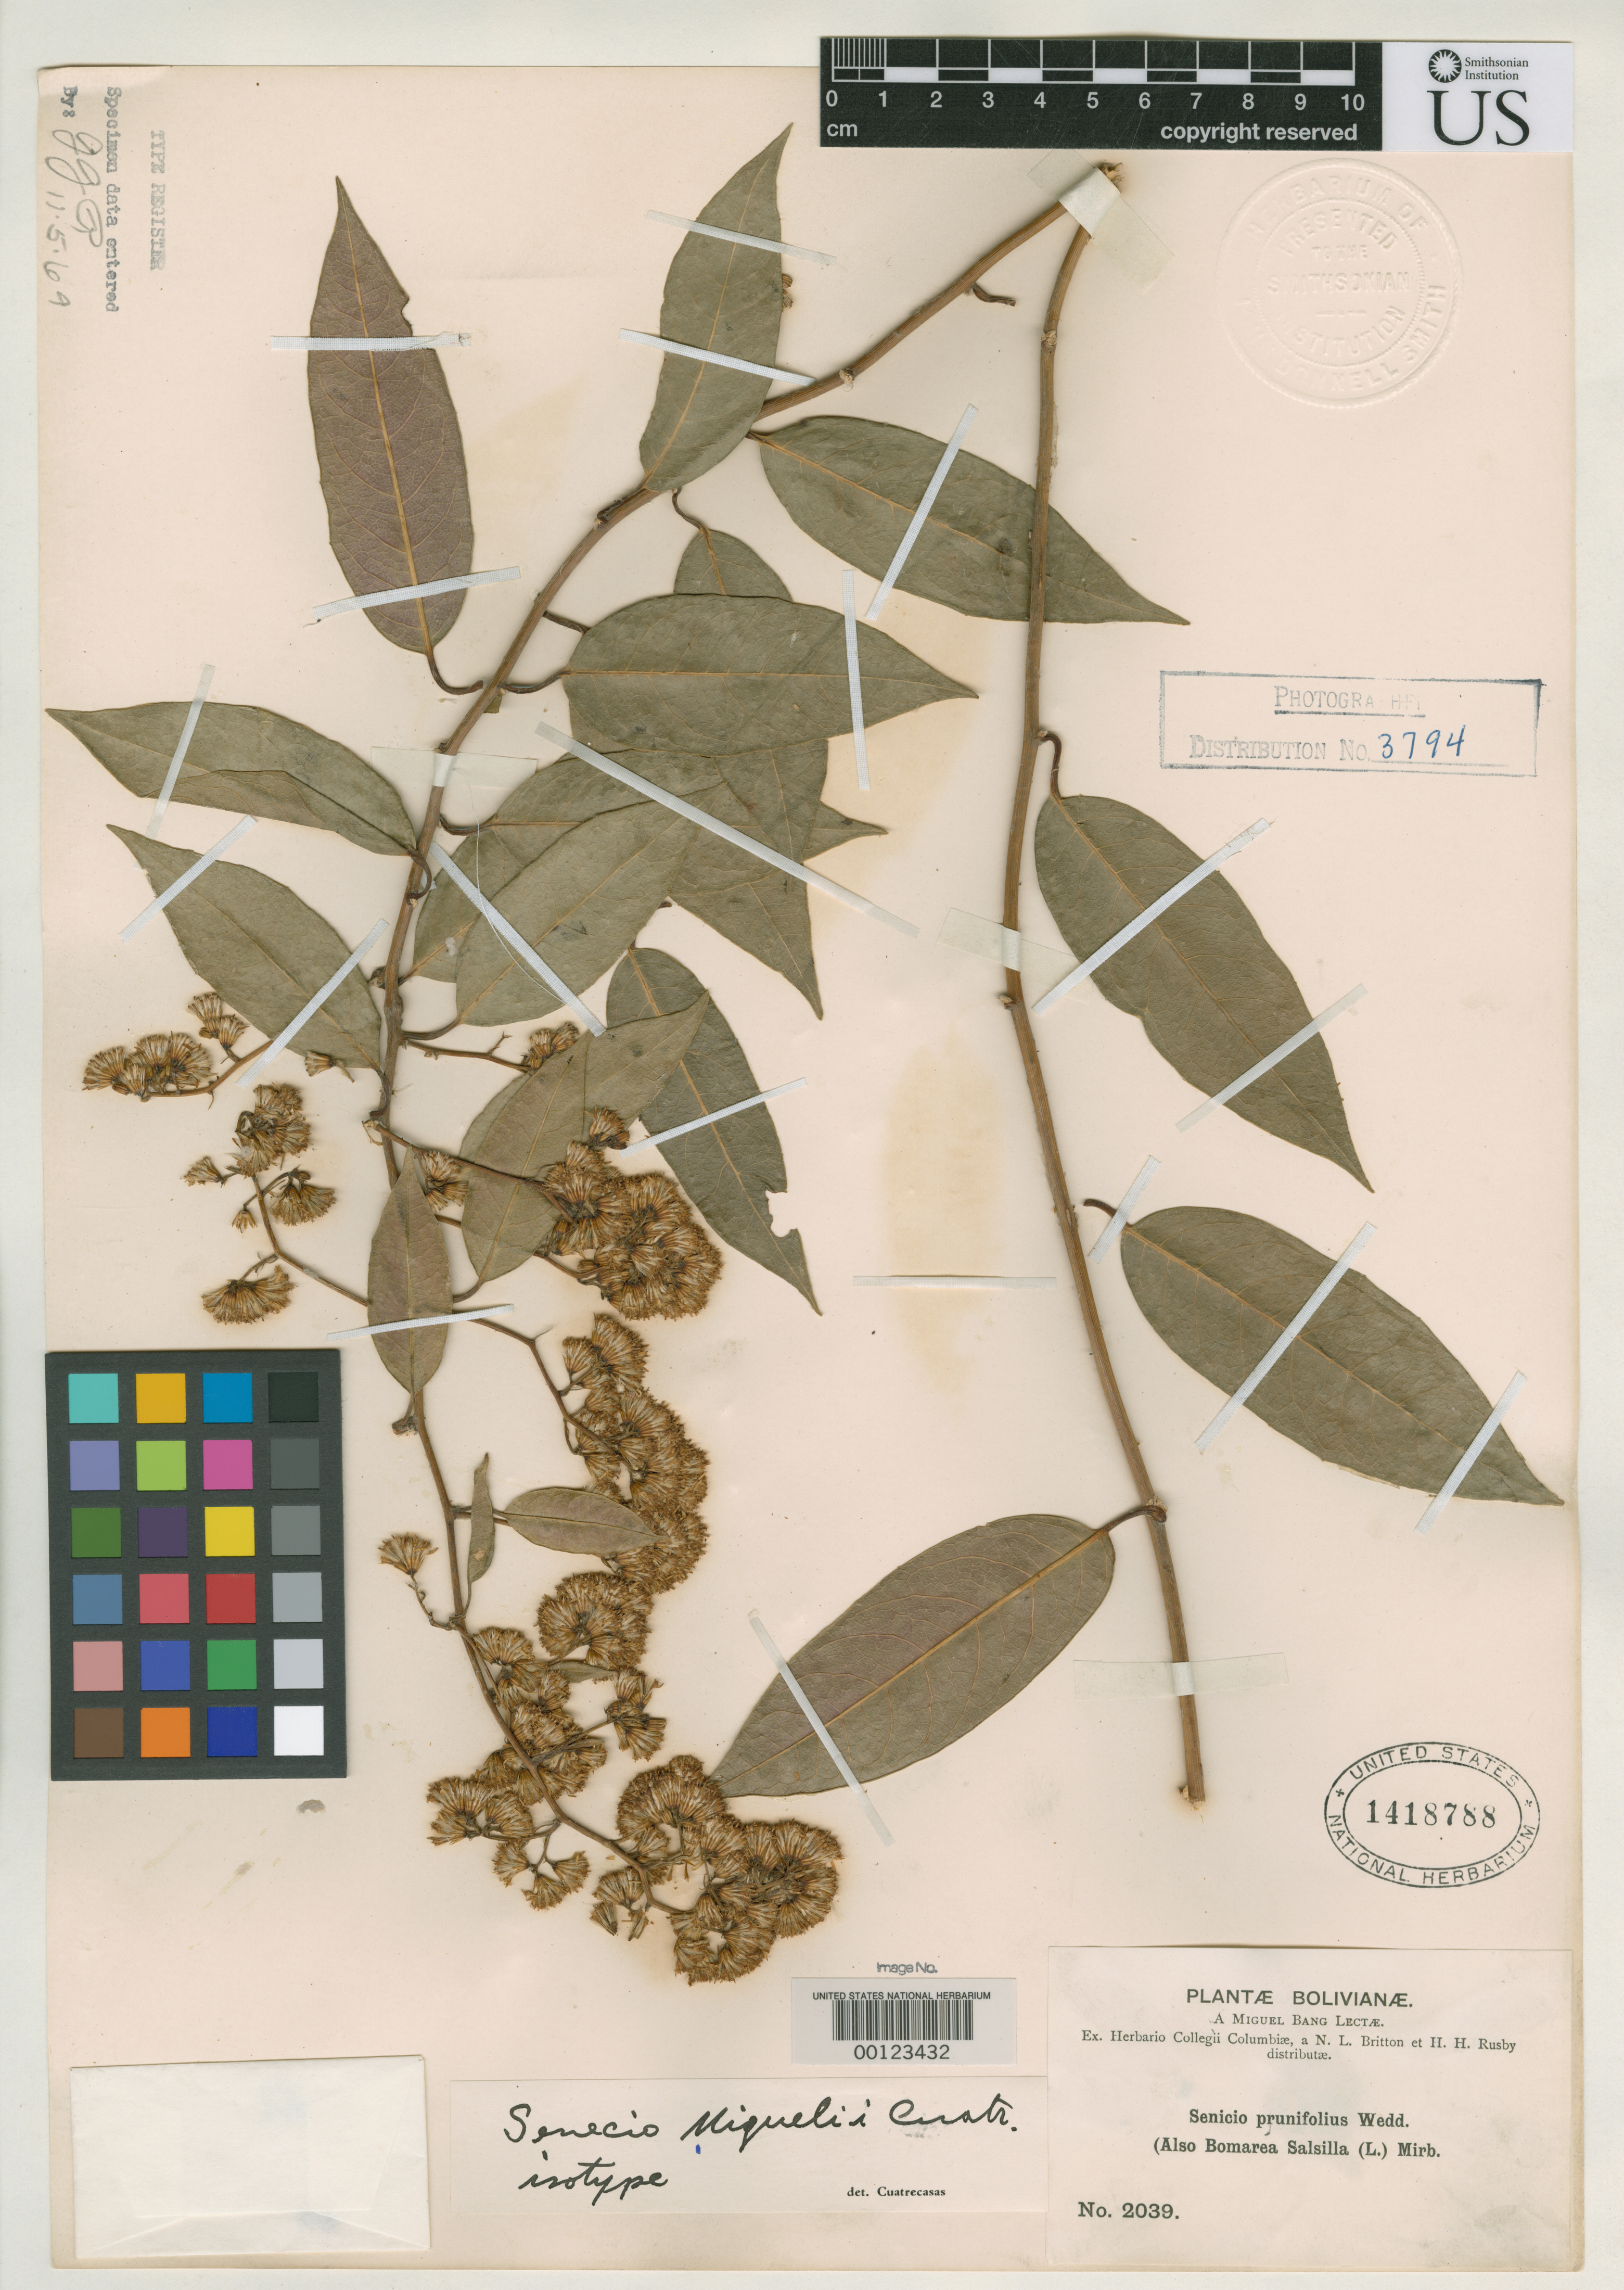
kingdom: Plantae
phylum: Tracheophyta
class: Magnoliopsida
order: Asterales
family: Asteraceae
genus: Senecio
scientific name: Senecio miguelii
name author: Cuatrec.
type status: Isotype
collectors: M. Bang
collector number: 2039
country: Bolivia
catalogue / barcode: US 1418788